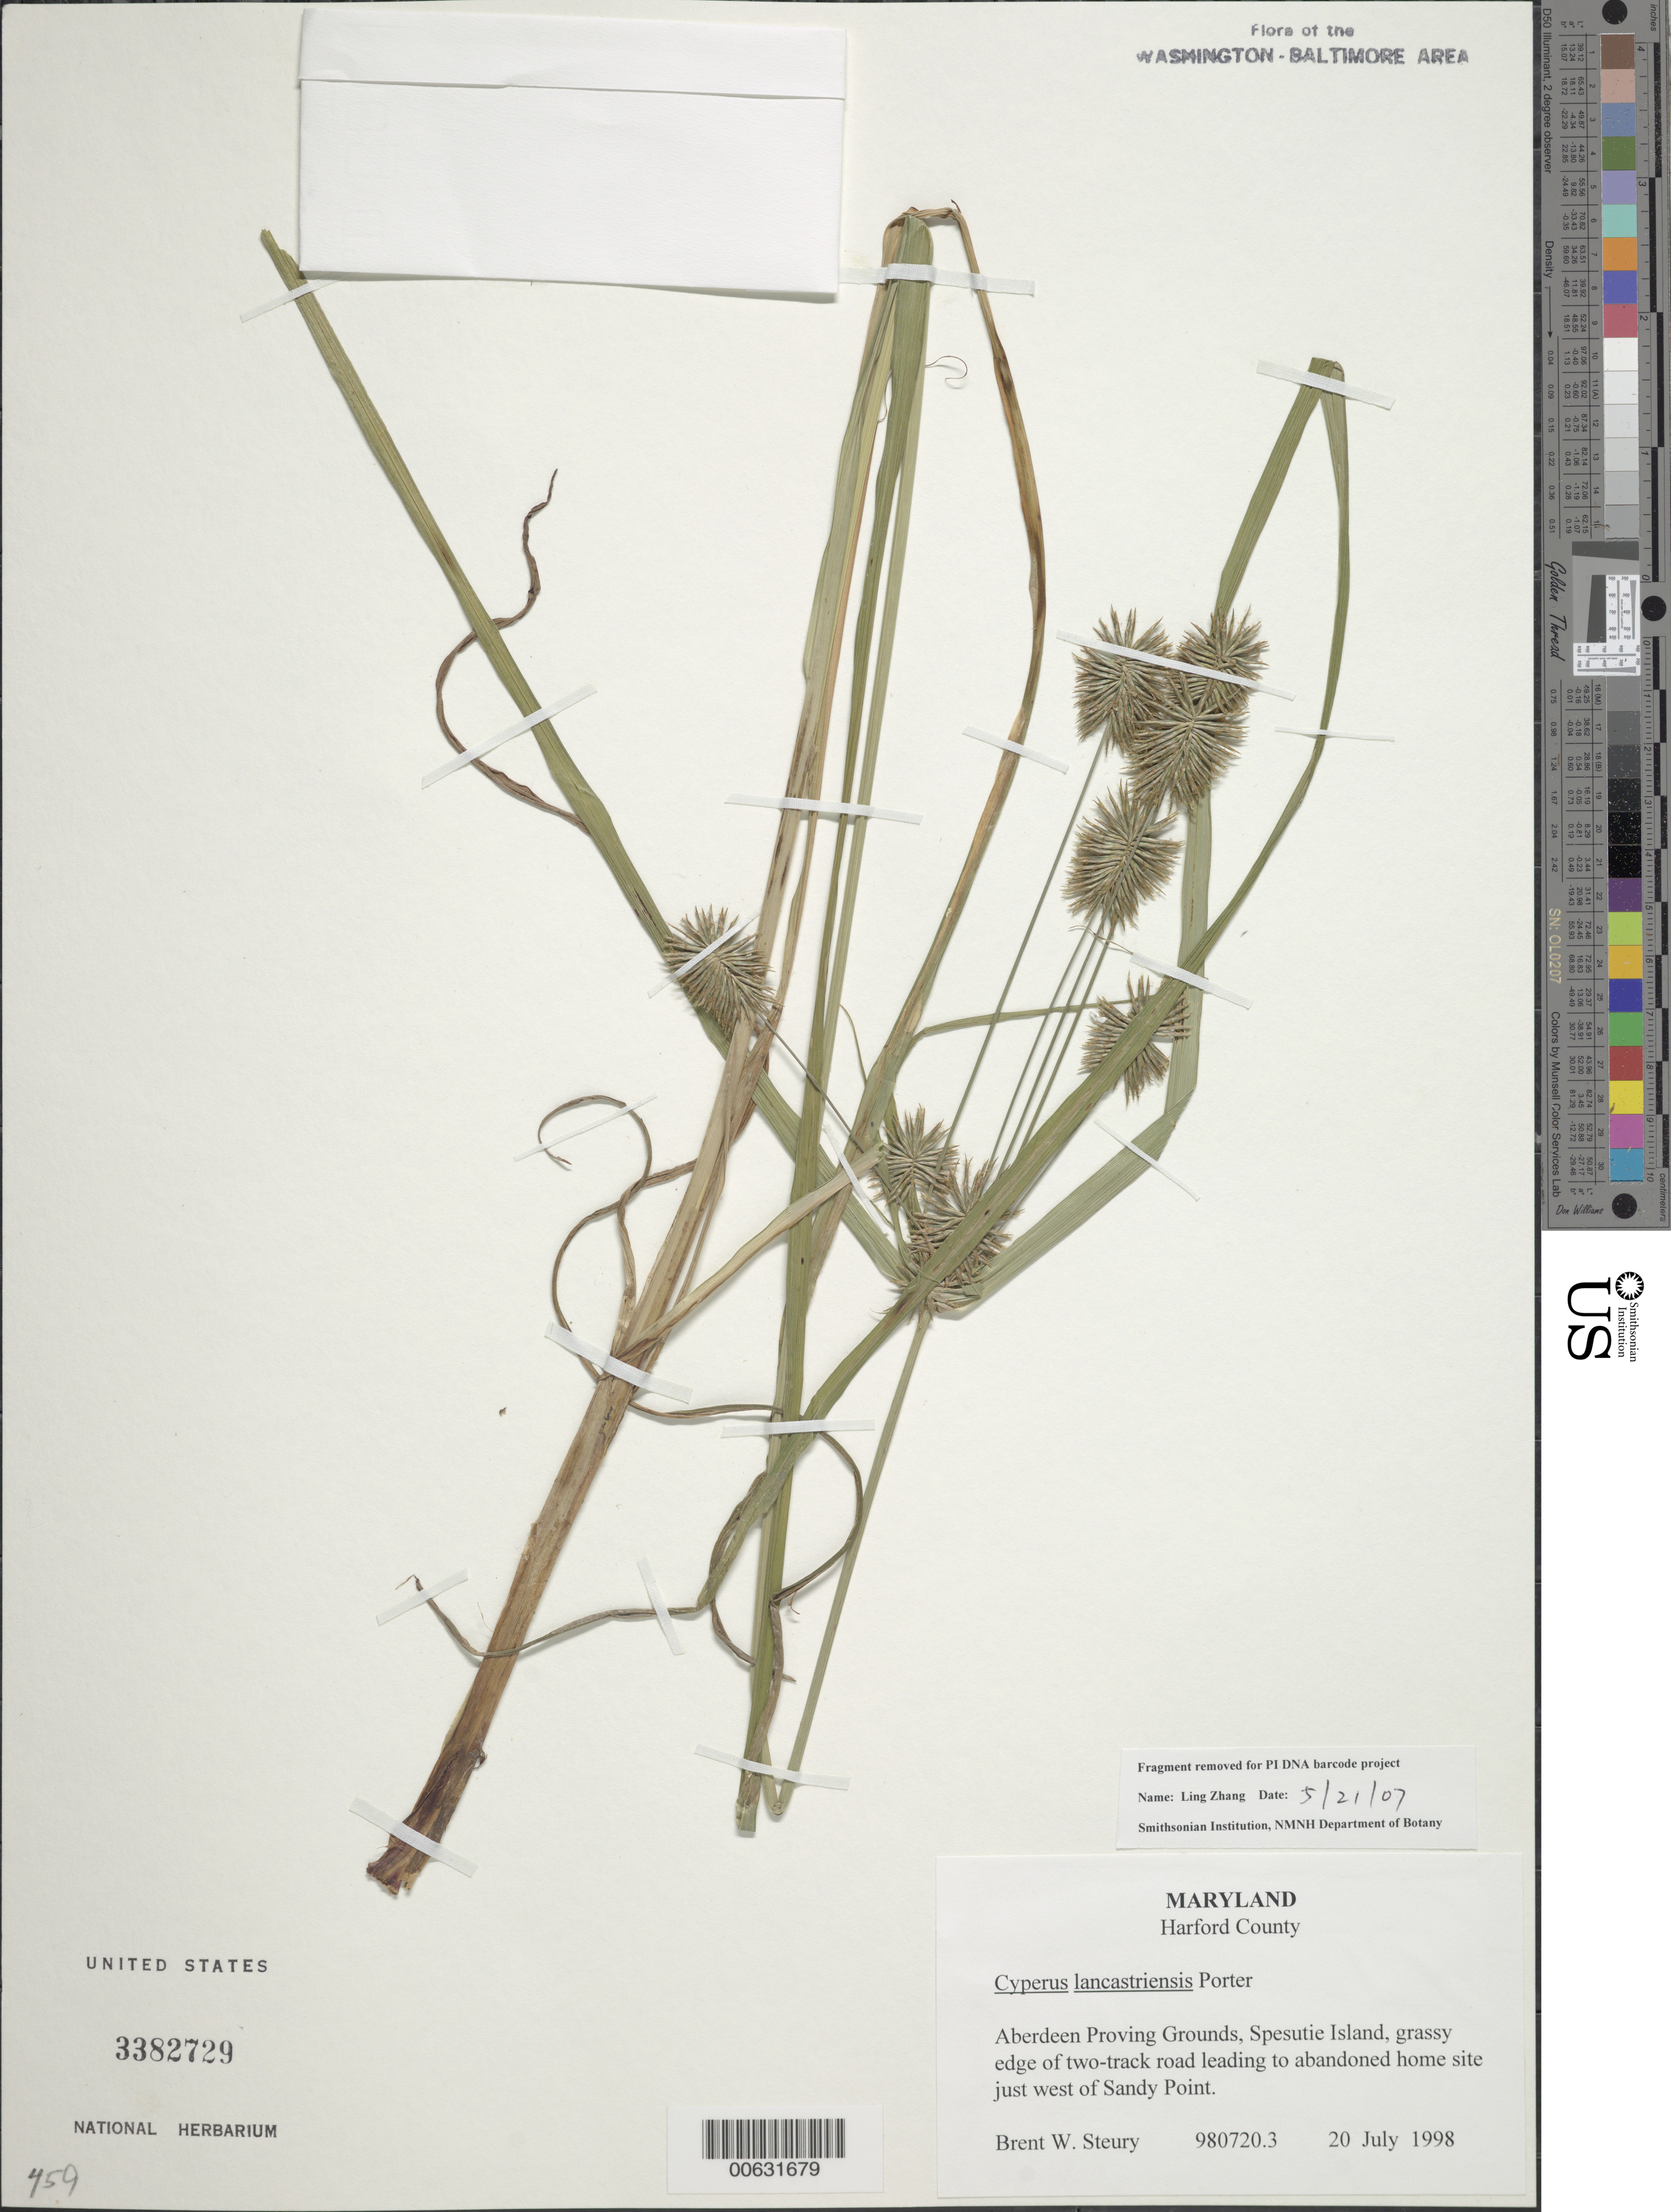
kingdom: Plantae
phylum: Tracheophyta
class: Liliopsida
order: Poales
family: Cyperaceae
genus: Cyperus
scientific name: Cyperus lancastriensis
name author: Porter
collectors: B. Steury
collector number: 980720.3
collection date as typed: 20 Jul 1998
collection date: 1998-07-20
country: United States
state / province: Maryland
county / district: Harford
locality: Aberdeen Proving Ground, Spesutie Isalnd, road to abandoned home site just west of Sandy Point.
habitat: Grassy edge fo two-track road.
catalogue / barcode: US 3382729